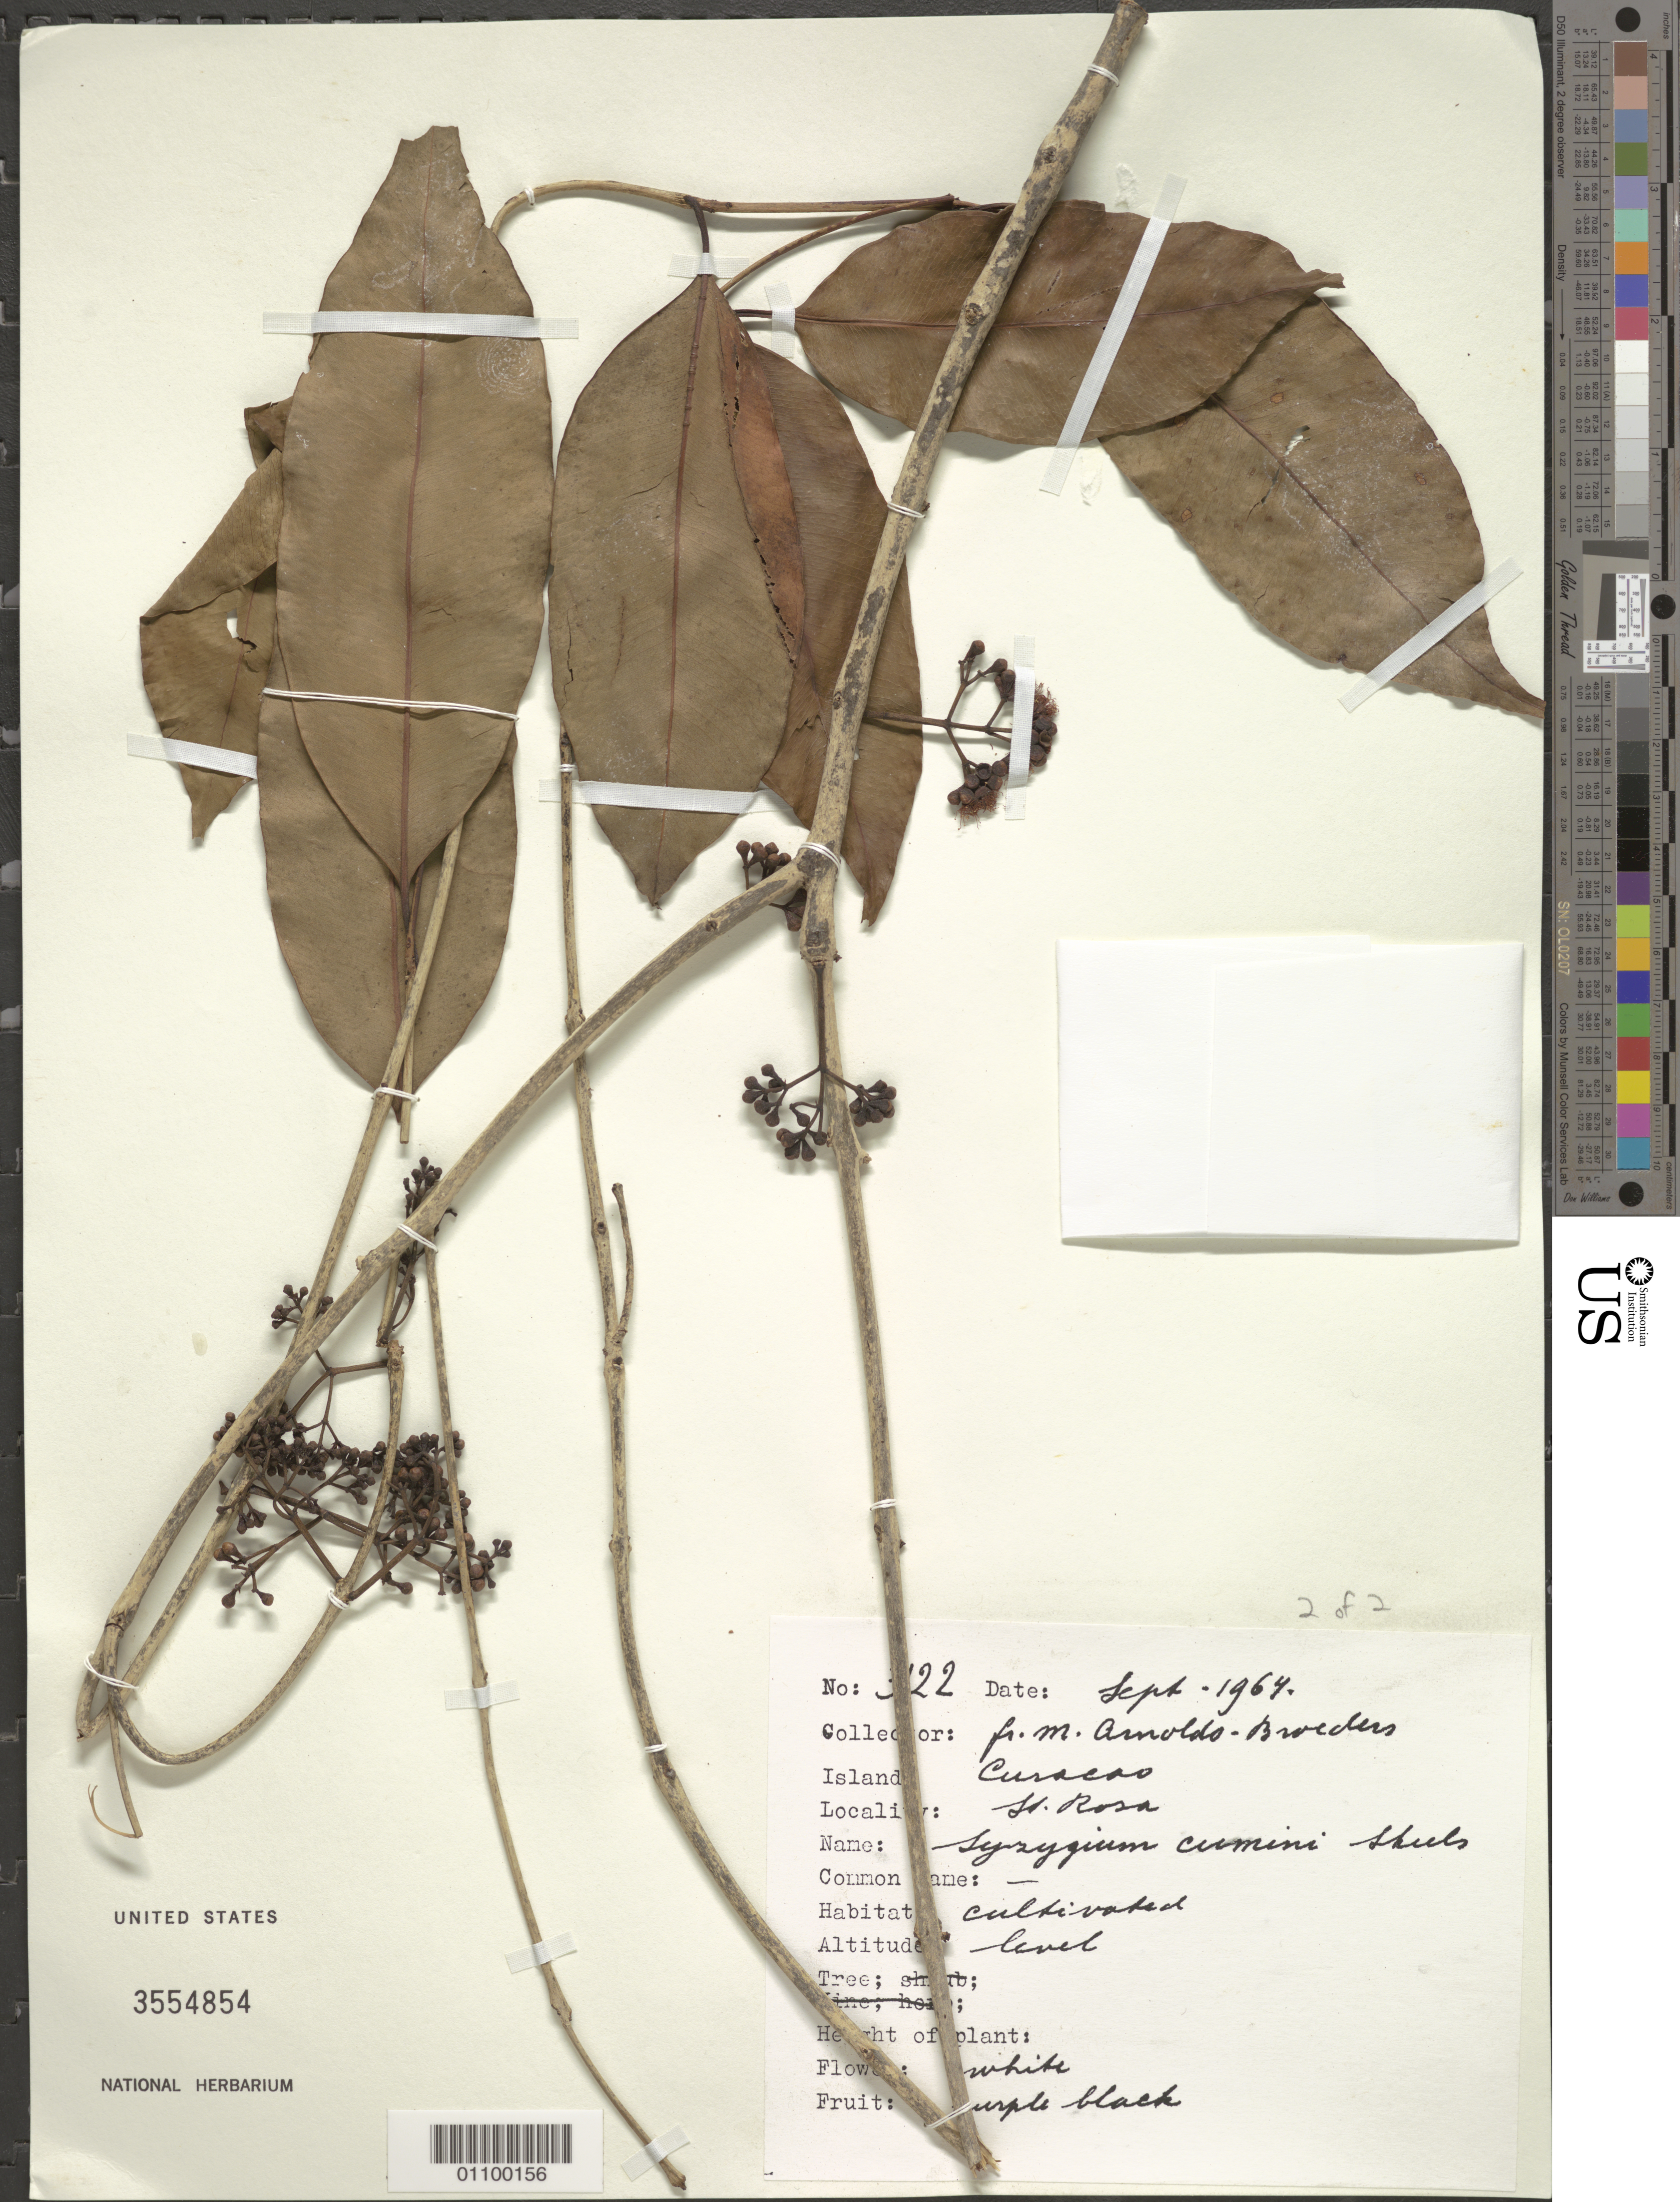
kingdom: Plantae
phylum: Tracheophyta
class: Magnoliopsida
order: Myrtales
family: Myrtaceae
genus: Syzygium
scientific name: Syzygium cumini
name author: (L.) Skeels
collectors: N. Arnoldo-Broeders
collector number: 3122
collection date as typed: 01 Sep 1964 to 30 Sep 1964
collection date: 1964-09-01/1964-09-30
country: Curaçao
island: Curaçao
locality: St. Rosa, level altitude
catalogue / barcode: US 3554854